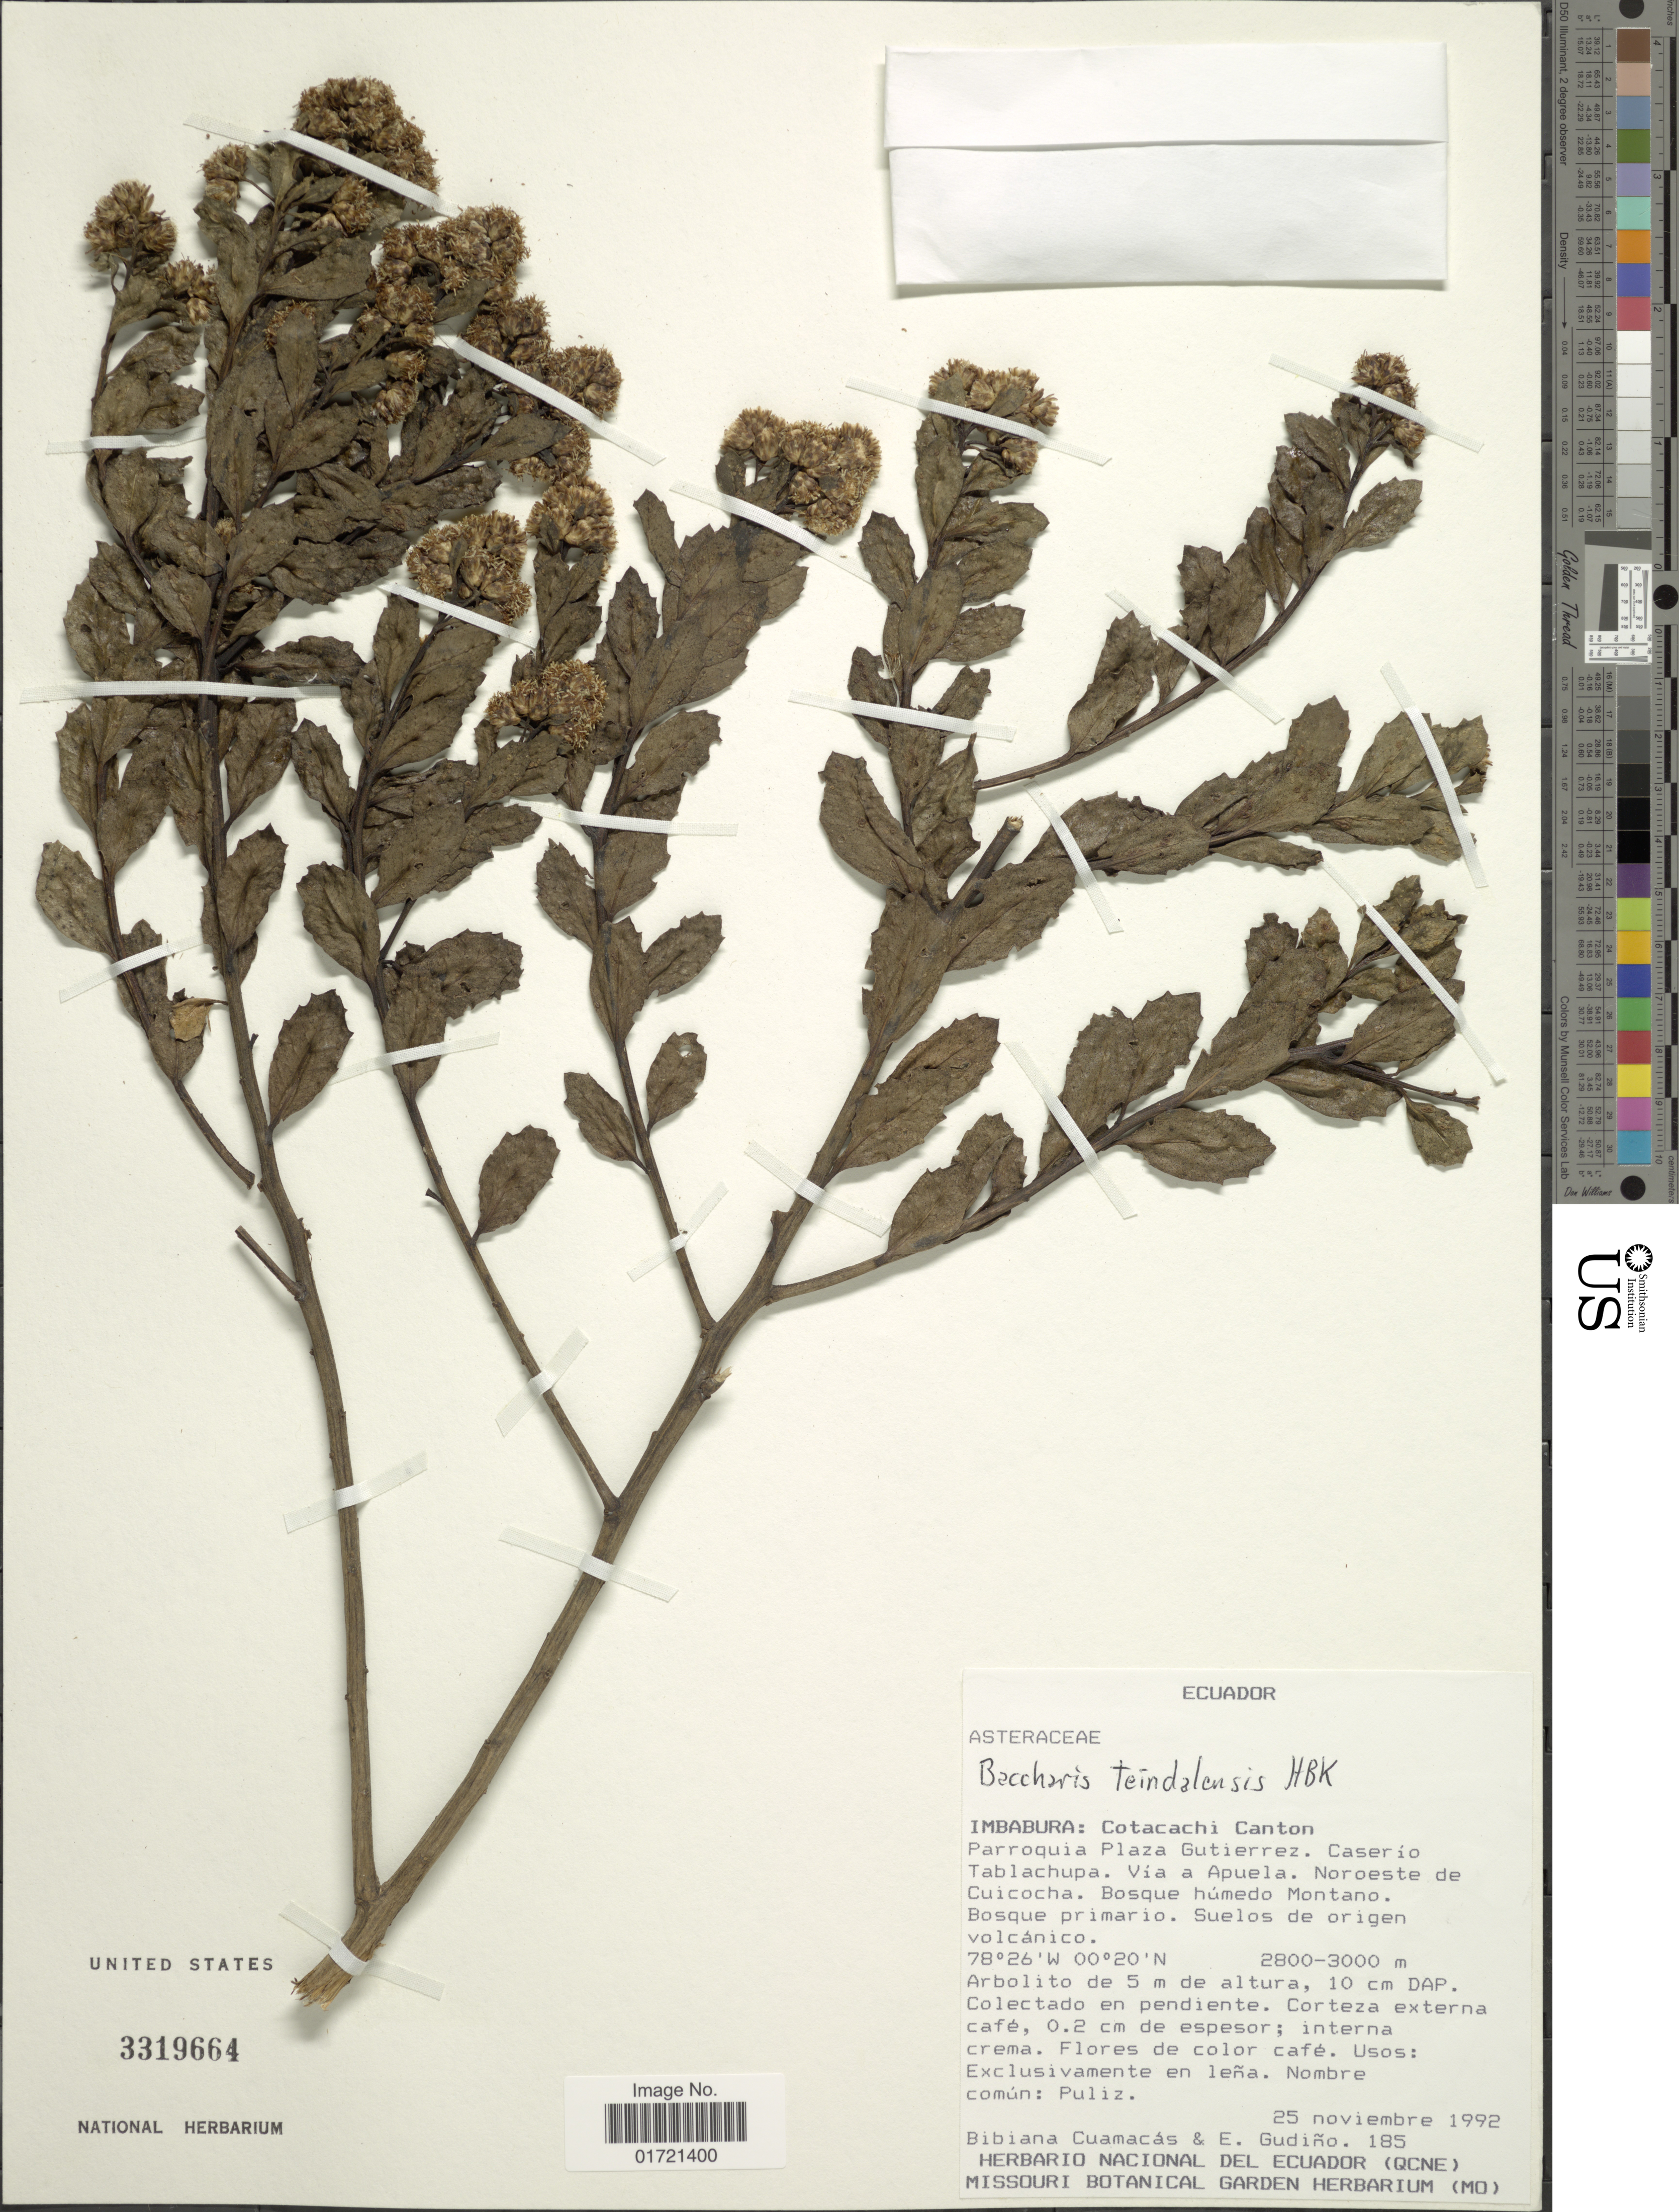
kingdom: Plantae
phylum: Tracheophyta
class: Magnoliopsida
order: Asterales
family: Asteraceae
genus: Baccharis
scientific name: Baccharis teindalensis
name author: Kunth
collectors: B. Cuamacas & E. Gudiño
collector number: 185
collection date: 1992-11-25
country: Ecuador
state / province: Imbabura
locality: Imbabura: Cotacachi Canton. Parroquia Plaza Gutierrez. Caserío Tablachupa. Vía a Apuela. Noroeste de Cuicocha. Bosque húmedo Montano. Bosque primario. Suelos de origen volcánico.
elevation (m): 2800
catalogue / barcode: US 3319664